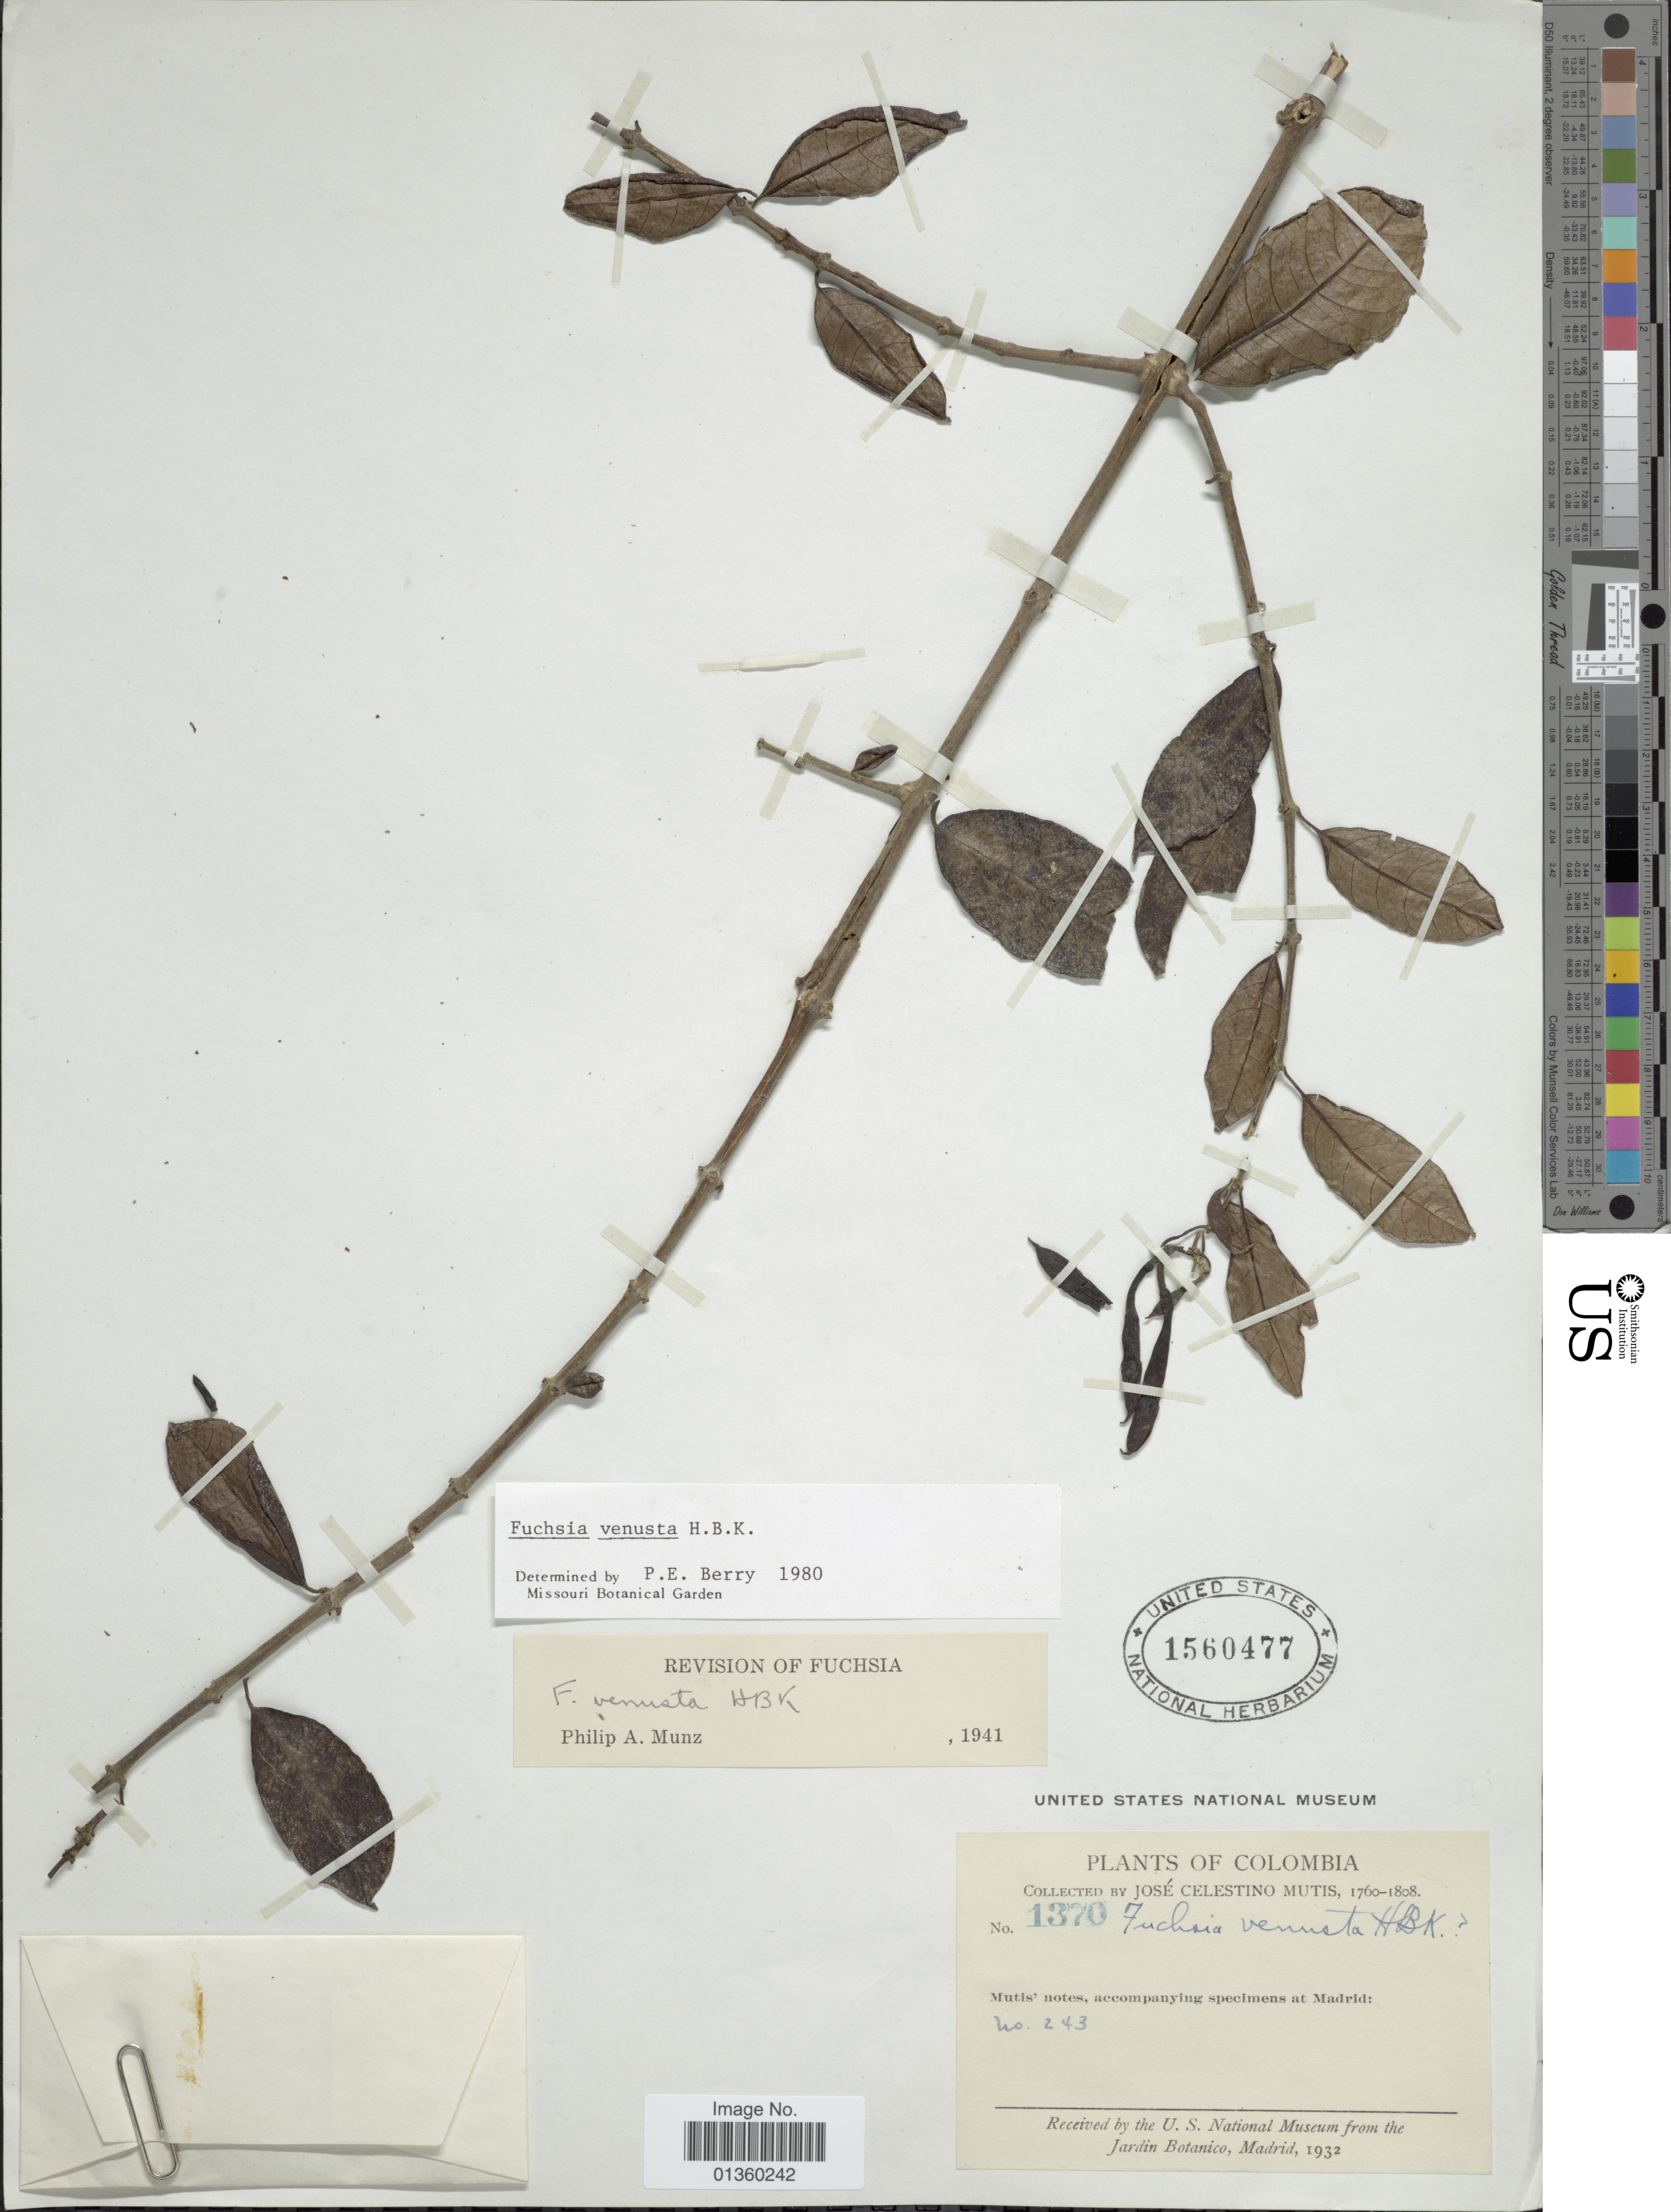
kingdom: Plantae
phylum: Tracheophyta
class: Magnoliopsida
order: Myrtales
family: Onagraceae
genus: Fuchsia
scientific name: Fuchsia venusta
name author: Kunth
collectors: J. C. B. Mutis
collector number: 1370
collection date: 1760/1808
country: Colombia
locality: Madrid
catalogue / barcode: US 1560477